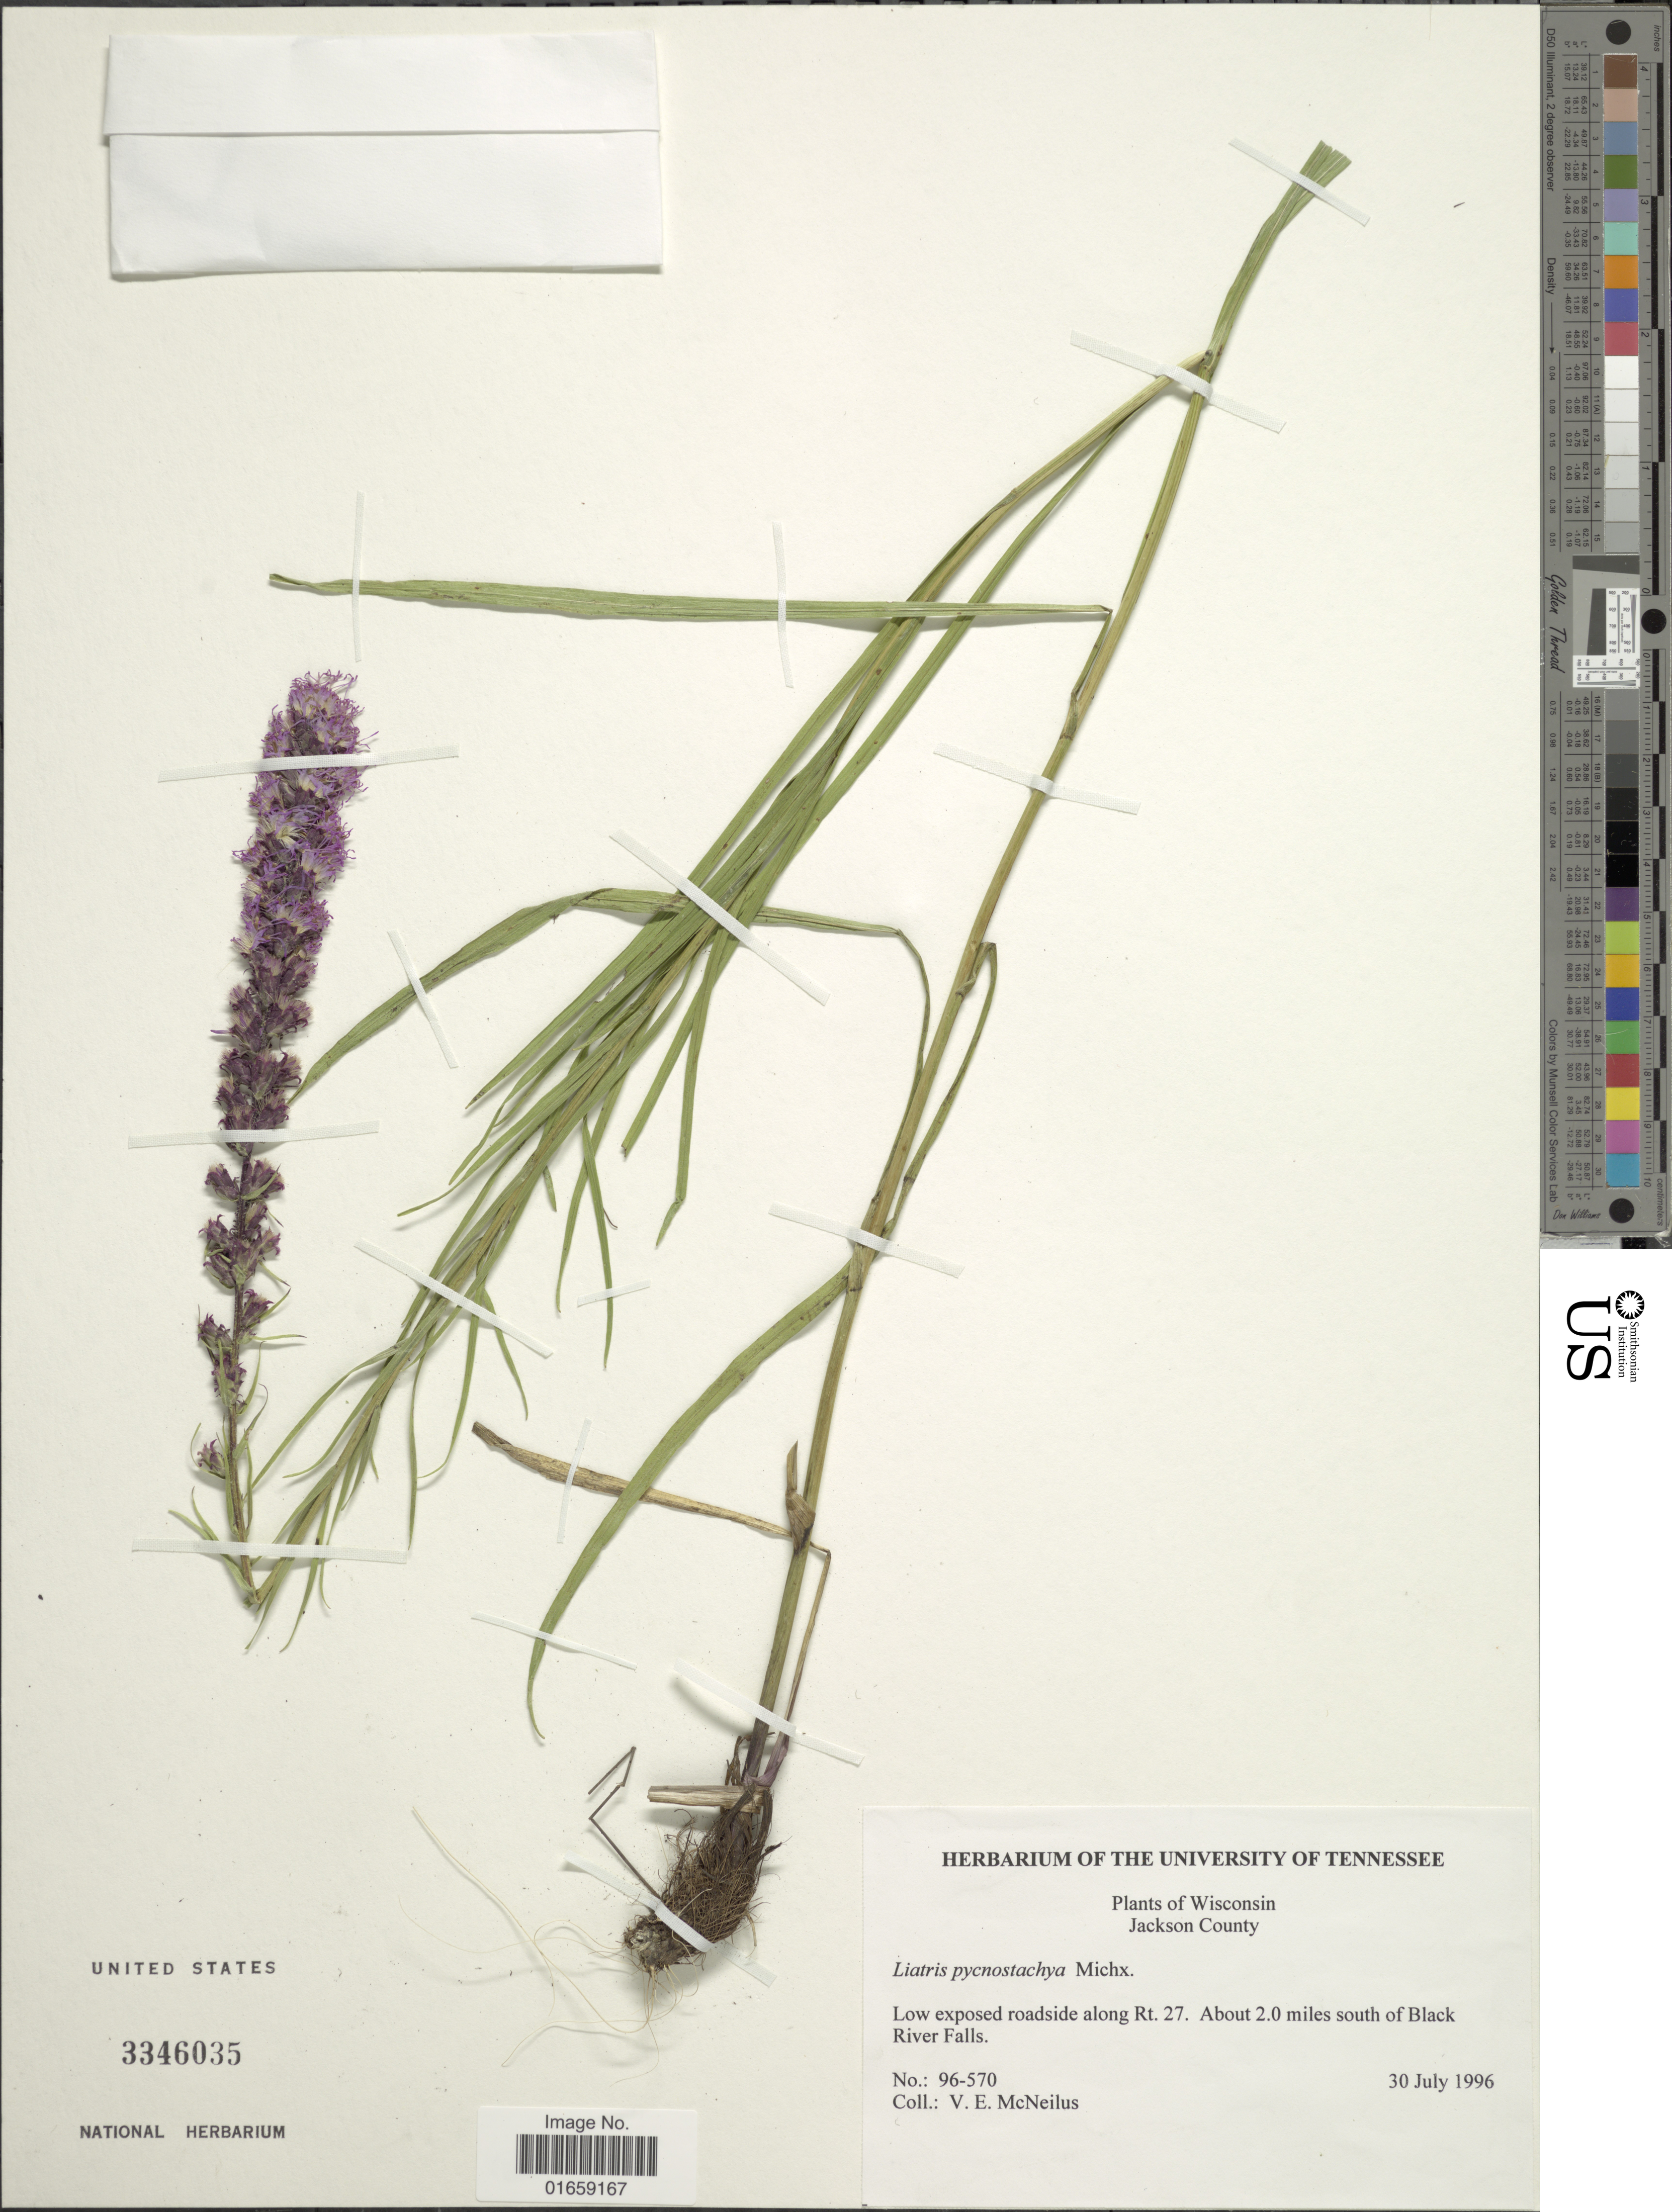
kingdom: Plantae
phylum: Tracheophyta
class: Magnoliopsida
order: Asterales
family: Asteraceae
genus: Liatris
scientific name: Liatris pycnostachya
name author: Michx.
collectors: V. Mcneilus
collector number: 96-570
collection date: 1996-07-30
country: United States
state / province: Wisconsin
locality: Wisconsin, Jackson County, low exposed roadside along Rt. 27, about 2.0 miles south of Black River Falls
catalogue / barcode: US 3346035